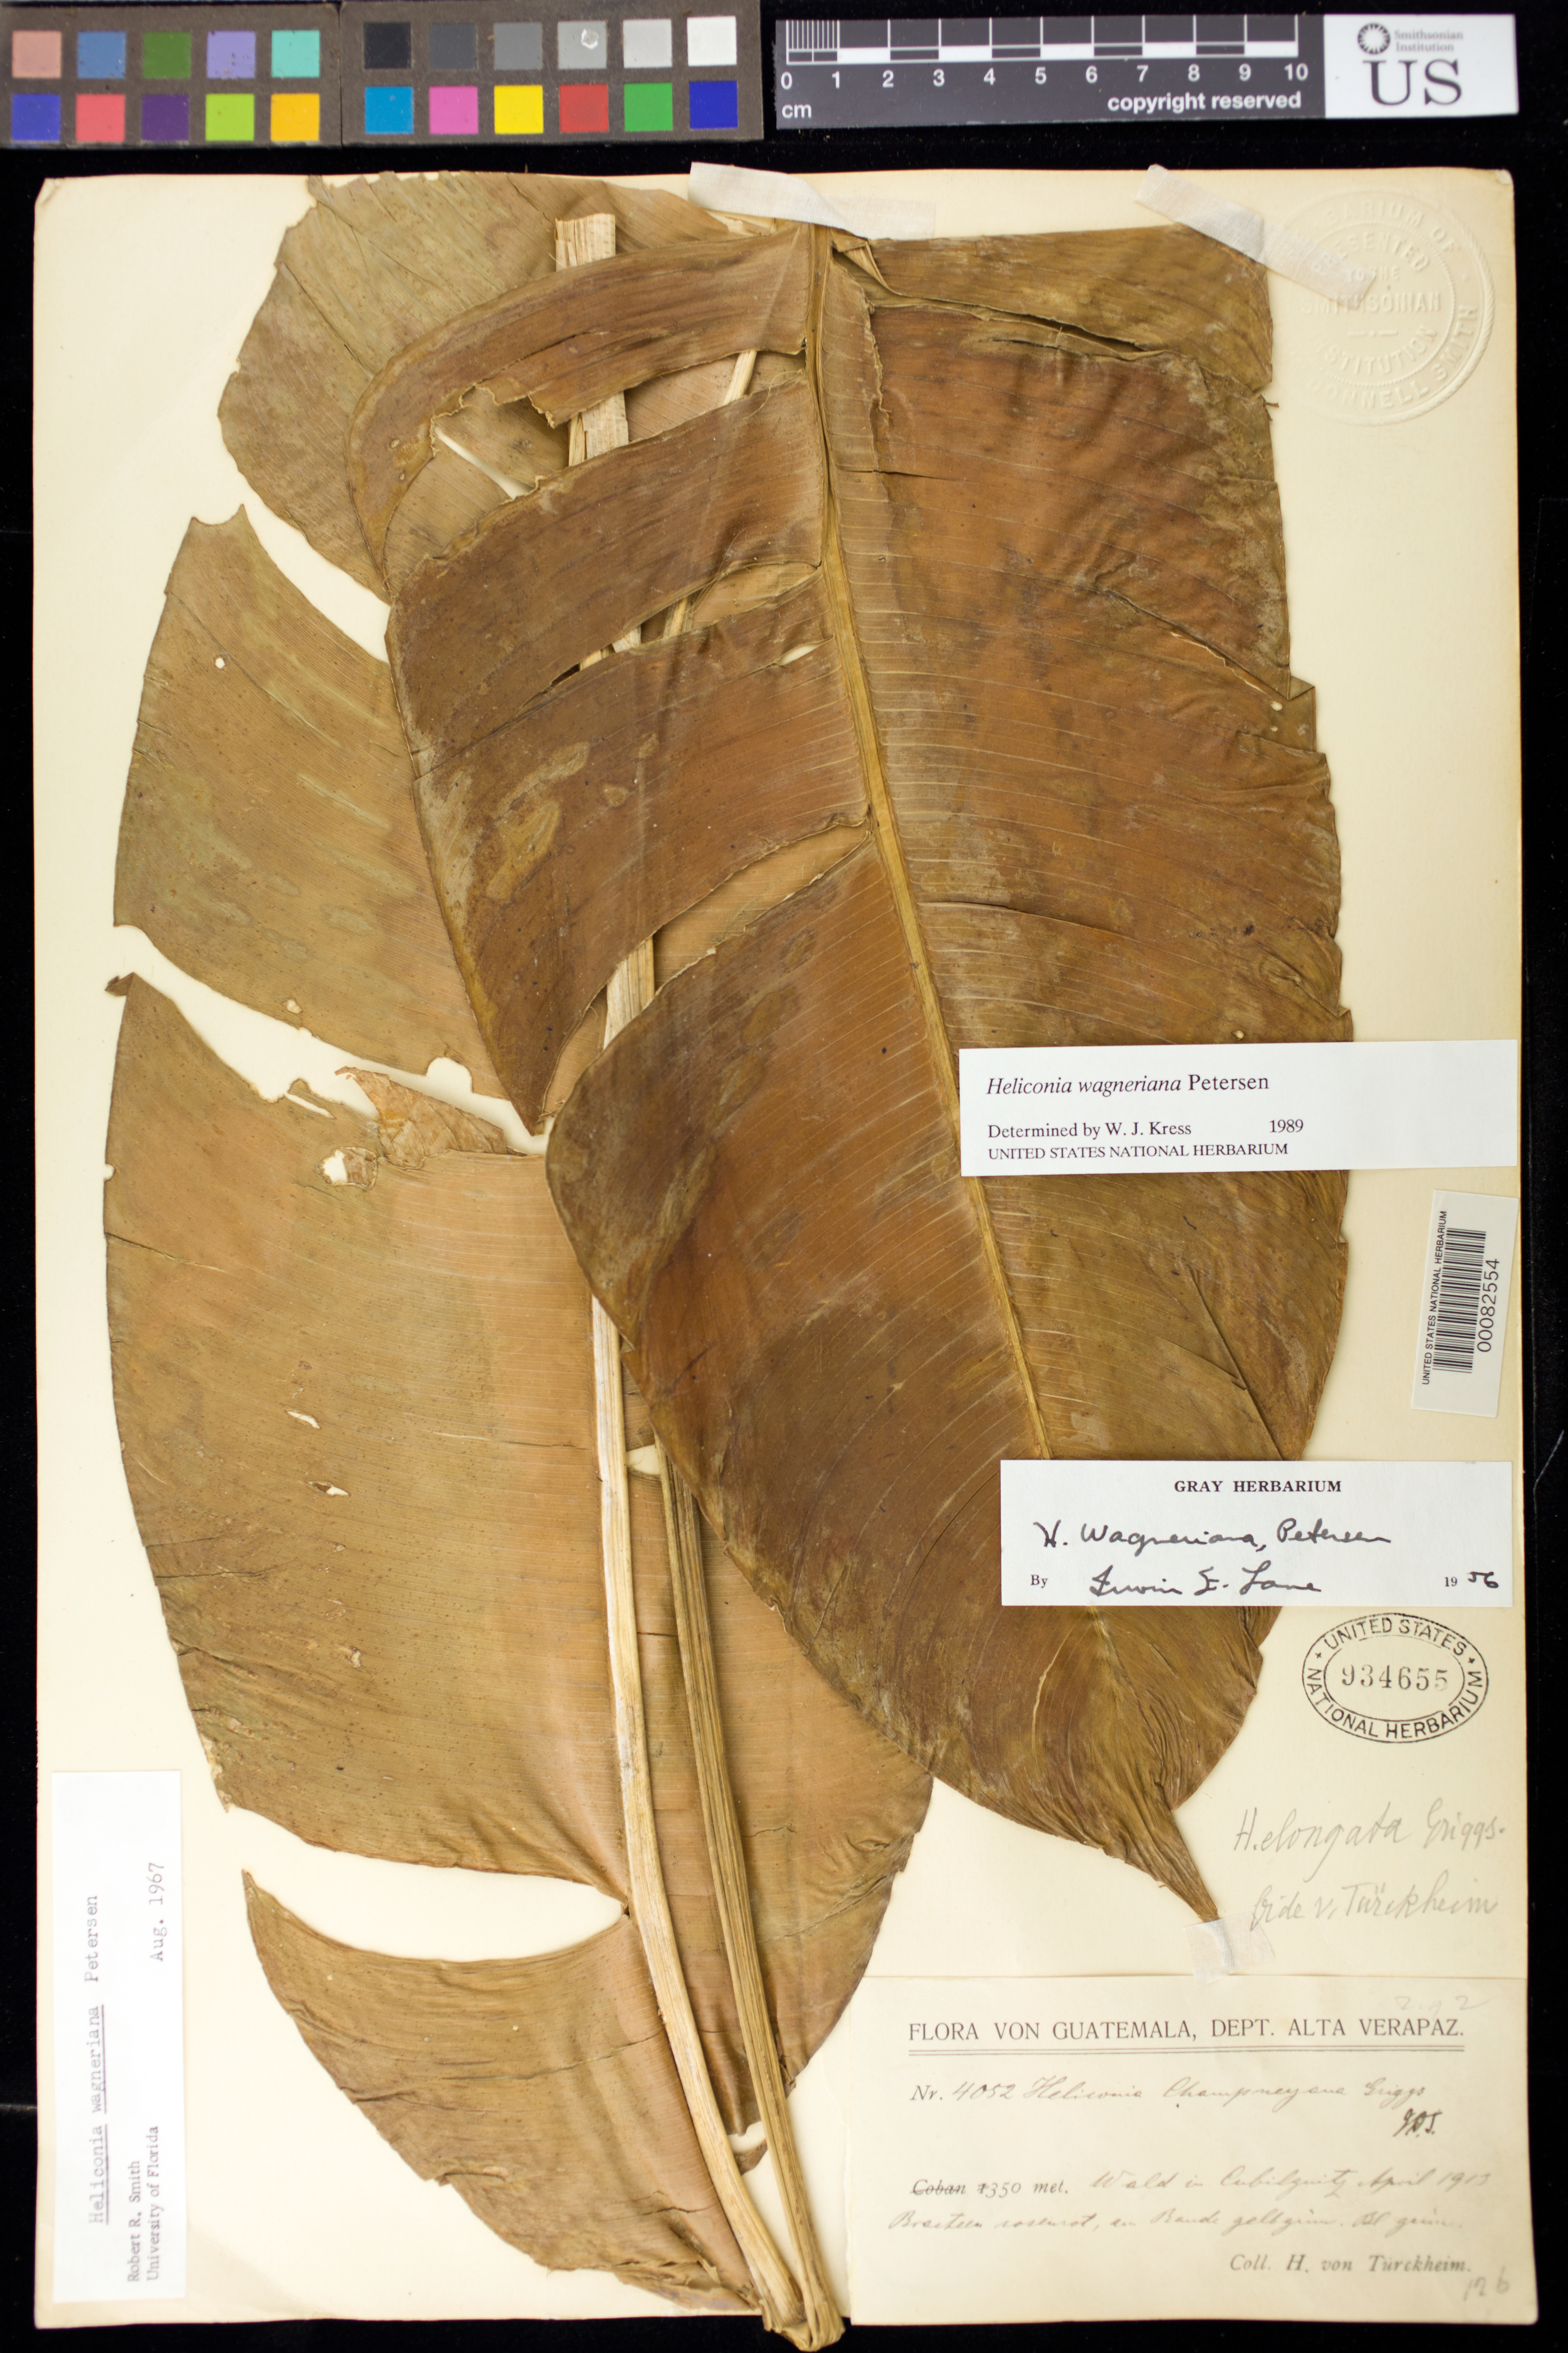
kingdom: Plantae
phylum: Tracheophyta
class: Liliopsida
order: Zingiberales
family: Heliconiaceae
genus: Heliconia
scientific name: Heliconia wagneriana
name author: Petersen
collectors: H. von Türckheim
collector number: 4052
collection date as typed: Apr 1913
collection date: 1913-04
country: Guatemala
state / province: Alta Verapaz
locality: Cubilquitz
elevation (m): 350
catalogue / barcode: US 934655